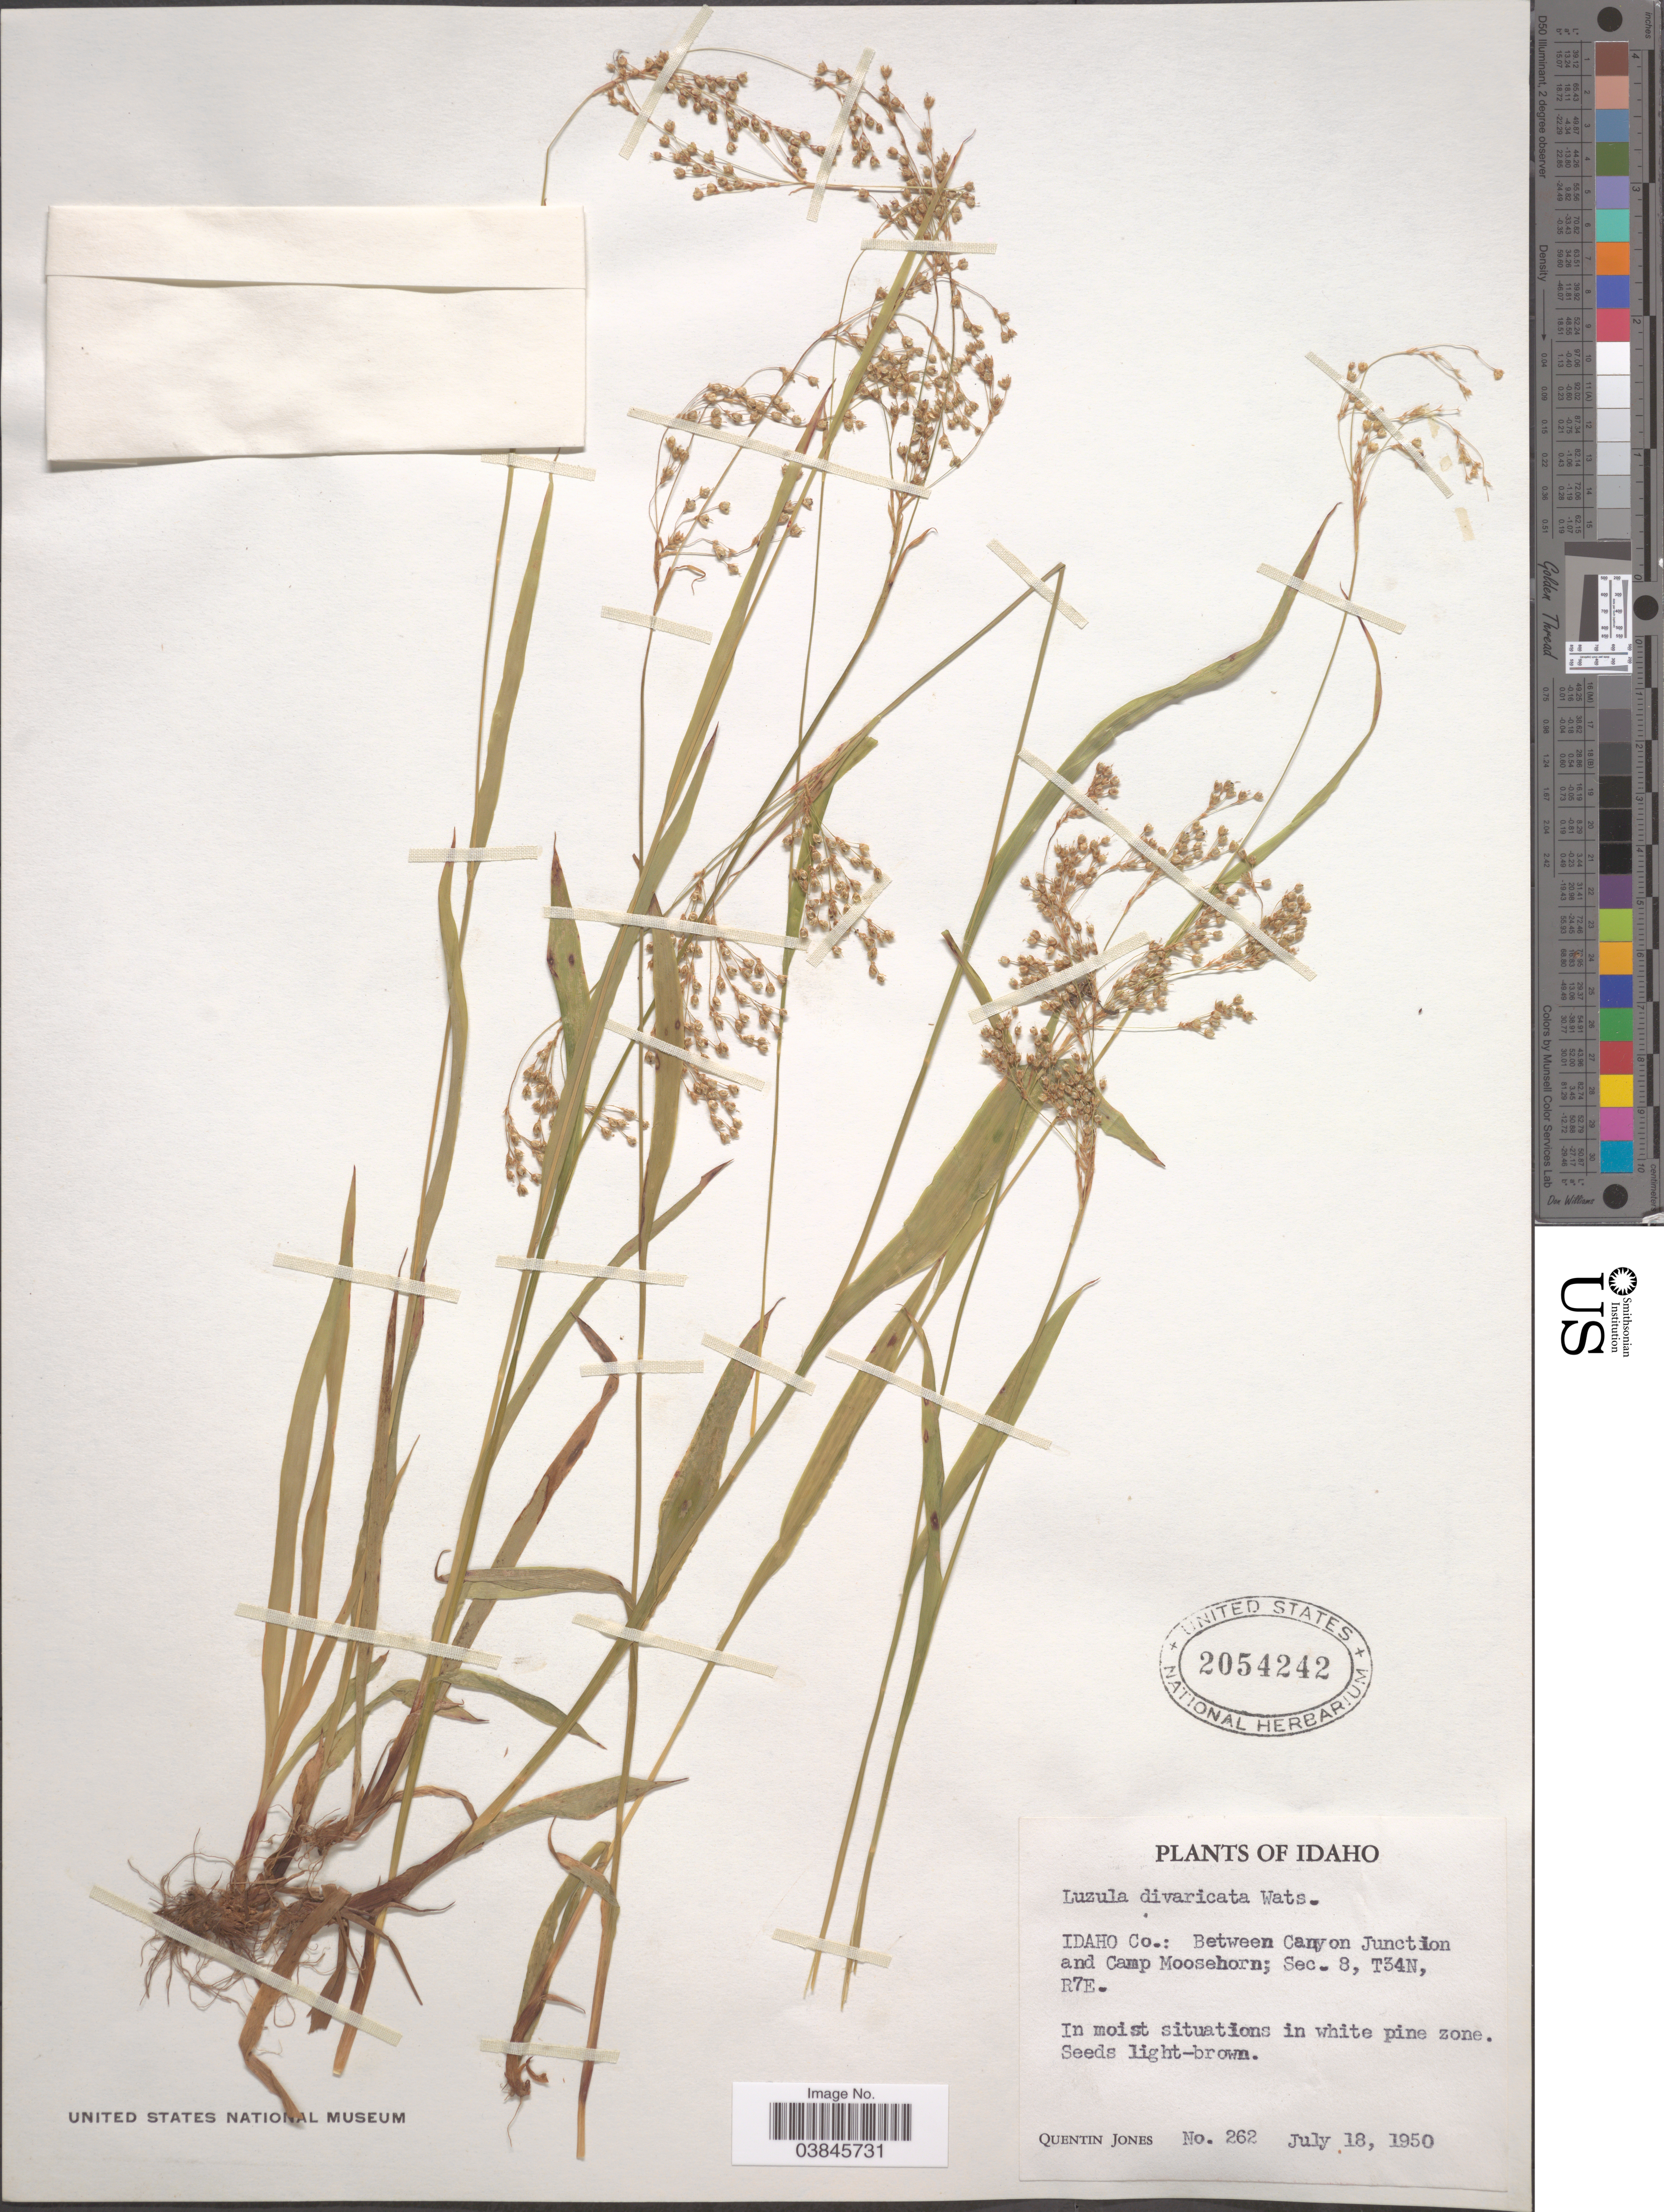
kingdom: Plantae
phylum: Tracheophyta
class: Liliopsida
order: Poales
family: Juncaceae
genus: Luzula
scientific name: Luzula divaricata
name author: S. Watson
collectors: Q. Jones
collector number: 262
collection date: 1950-07-18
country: United States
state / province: Idaho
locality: Idaho Co.: Between Canyon Junction and Camp Moosehorn; Sec. 8, T34N, R7E.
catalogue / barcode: US 2054242